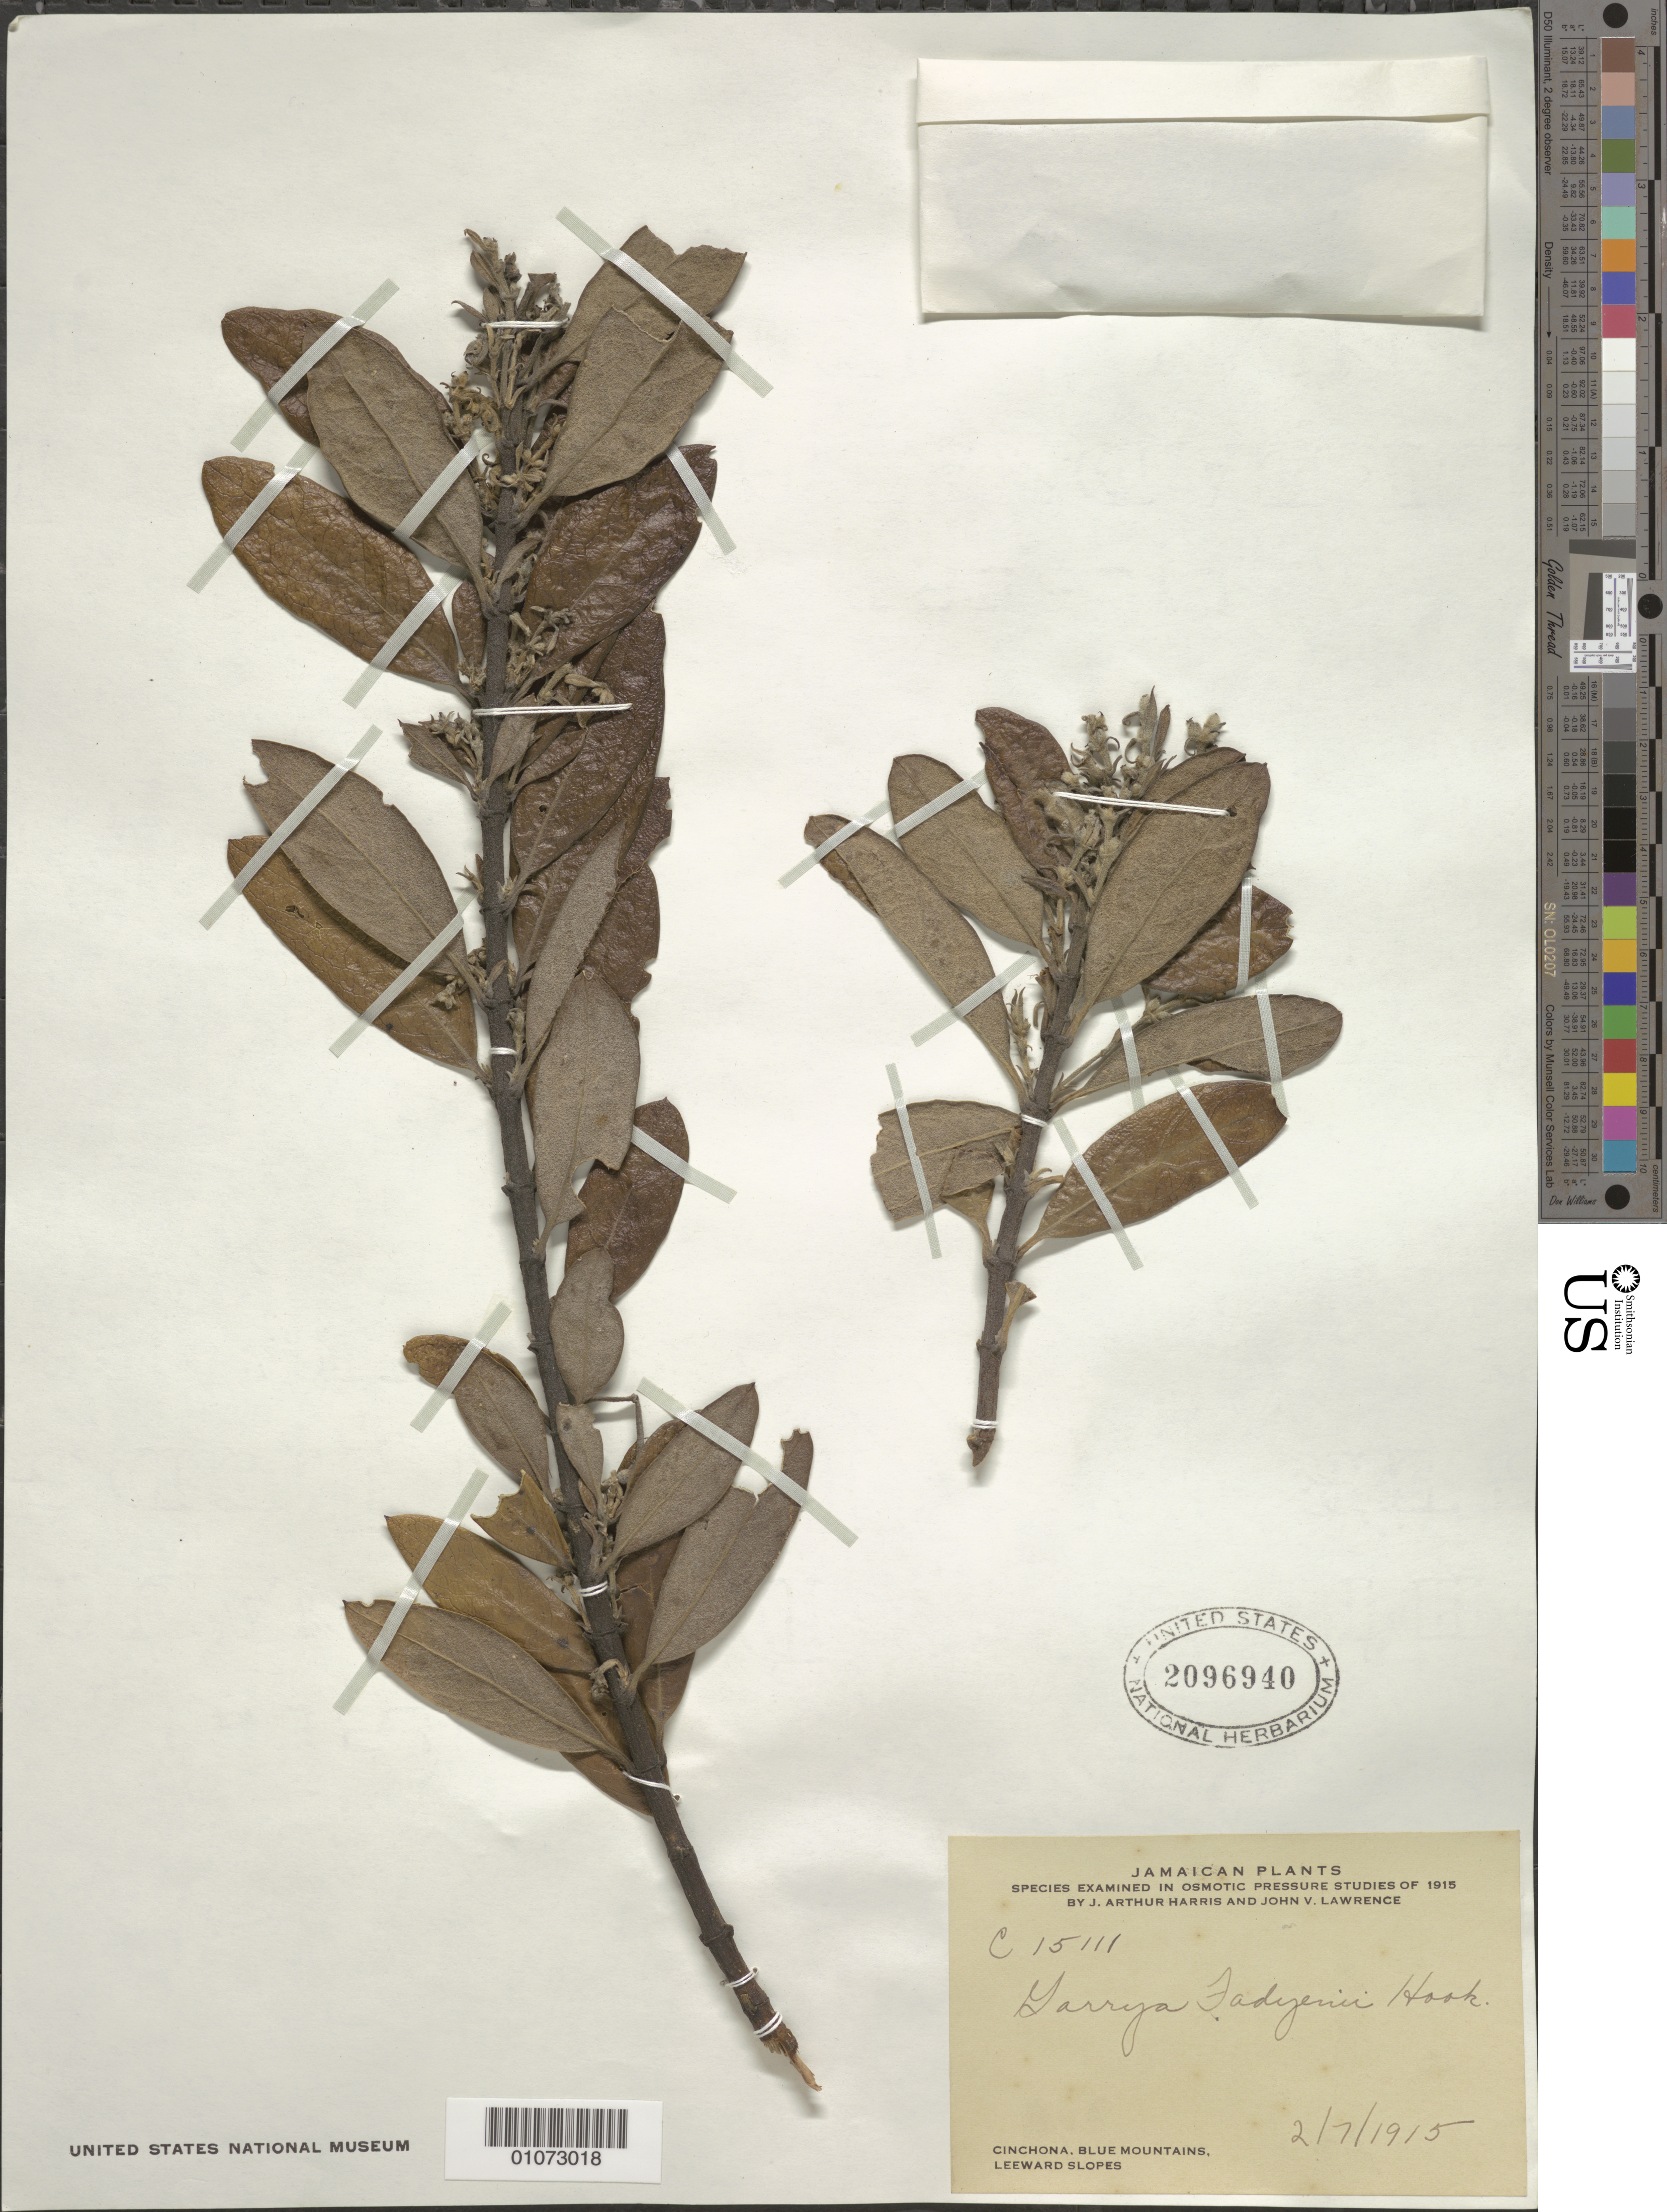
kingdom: Plantae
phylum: Tracheophyta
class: Magnoliopsida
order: Garryales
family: Garryaceae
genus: Garrya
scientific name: Garrya fadyenii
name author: Hook.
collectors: J. A. Harris & J. Lawrence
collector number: C15111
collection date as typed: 02 Jul 1915 or 07 Feb 1915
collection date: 1915-02-07 or 1915-07-02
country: Jamaica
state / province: Saint Andrew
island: Jamaica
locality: Cinchona, Blue Mountains, leeward slopes.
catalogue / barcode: US 2096940